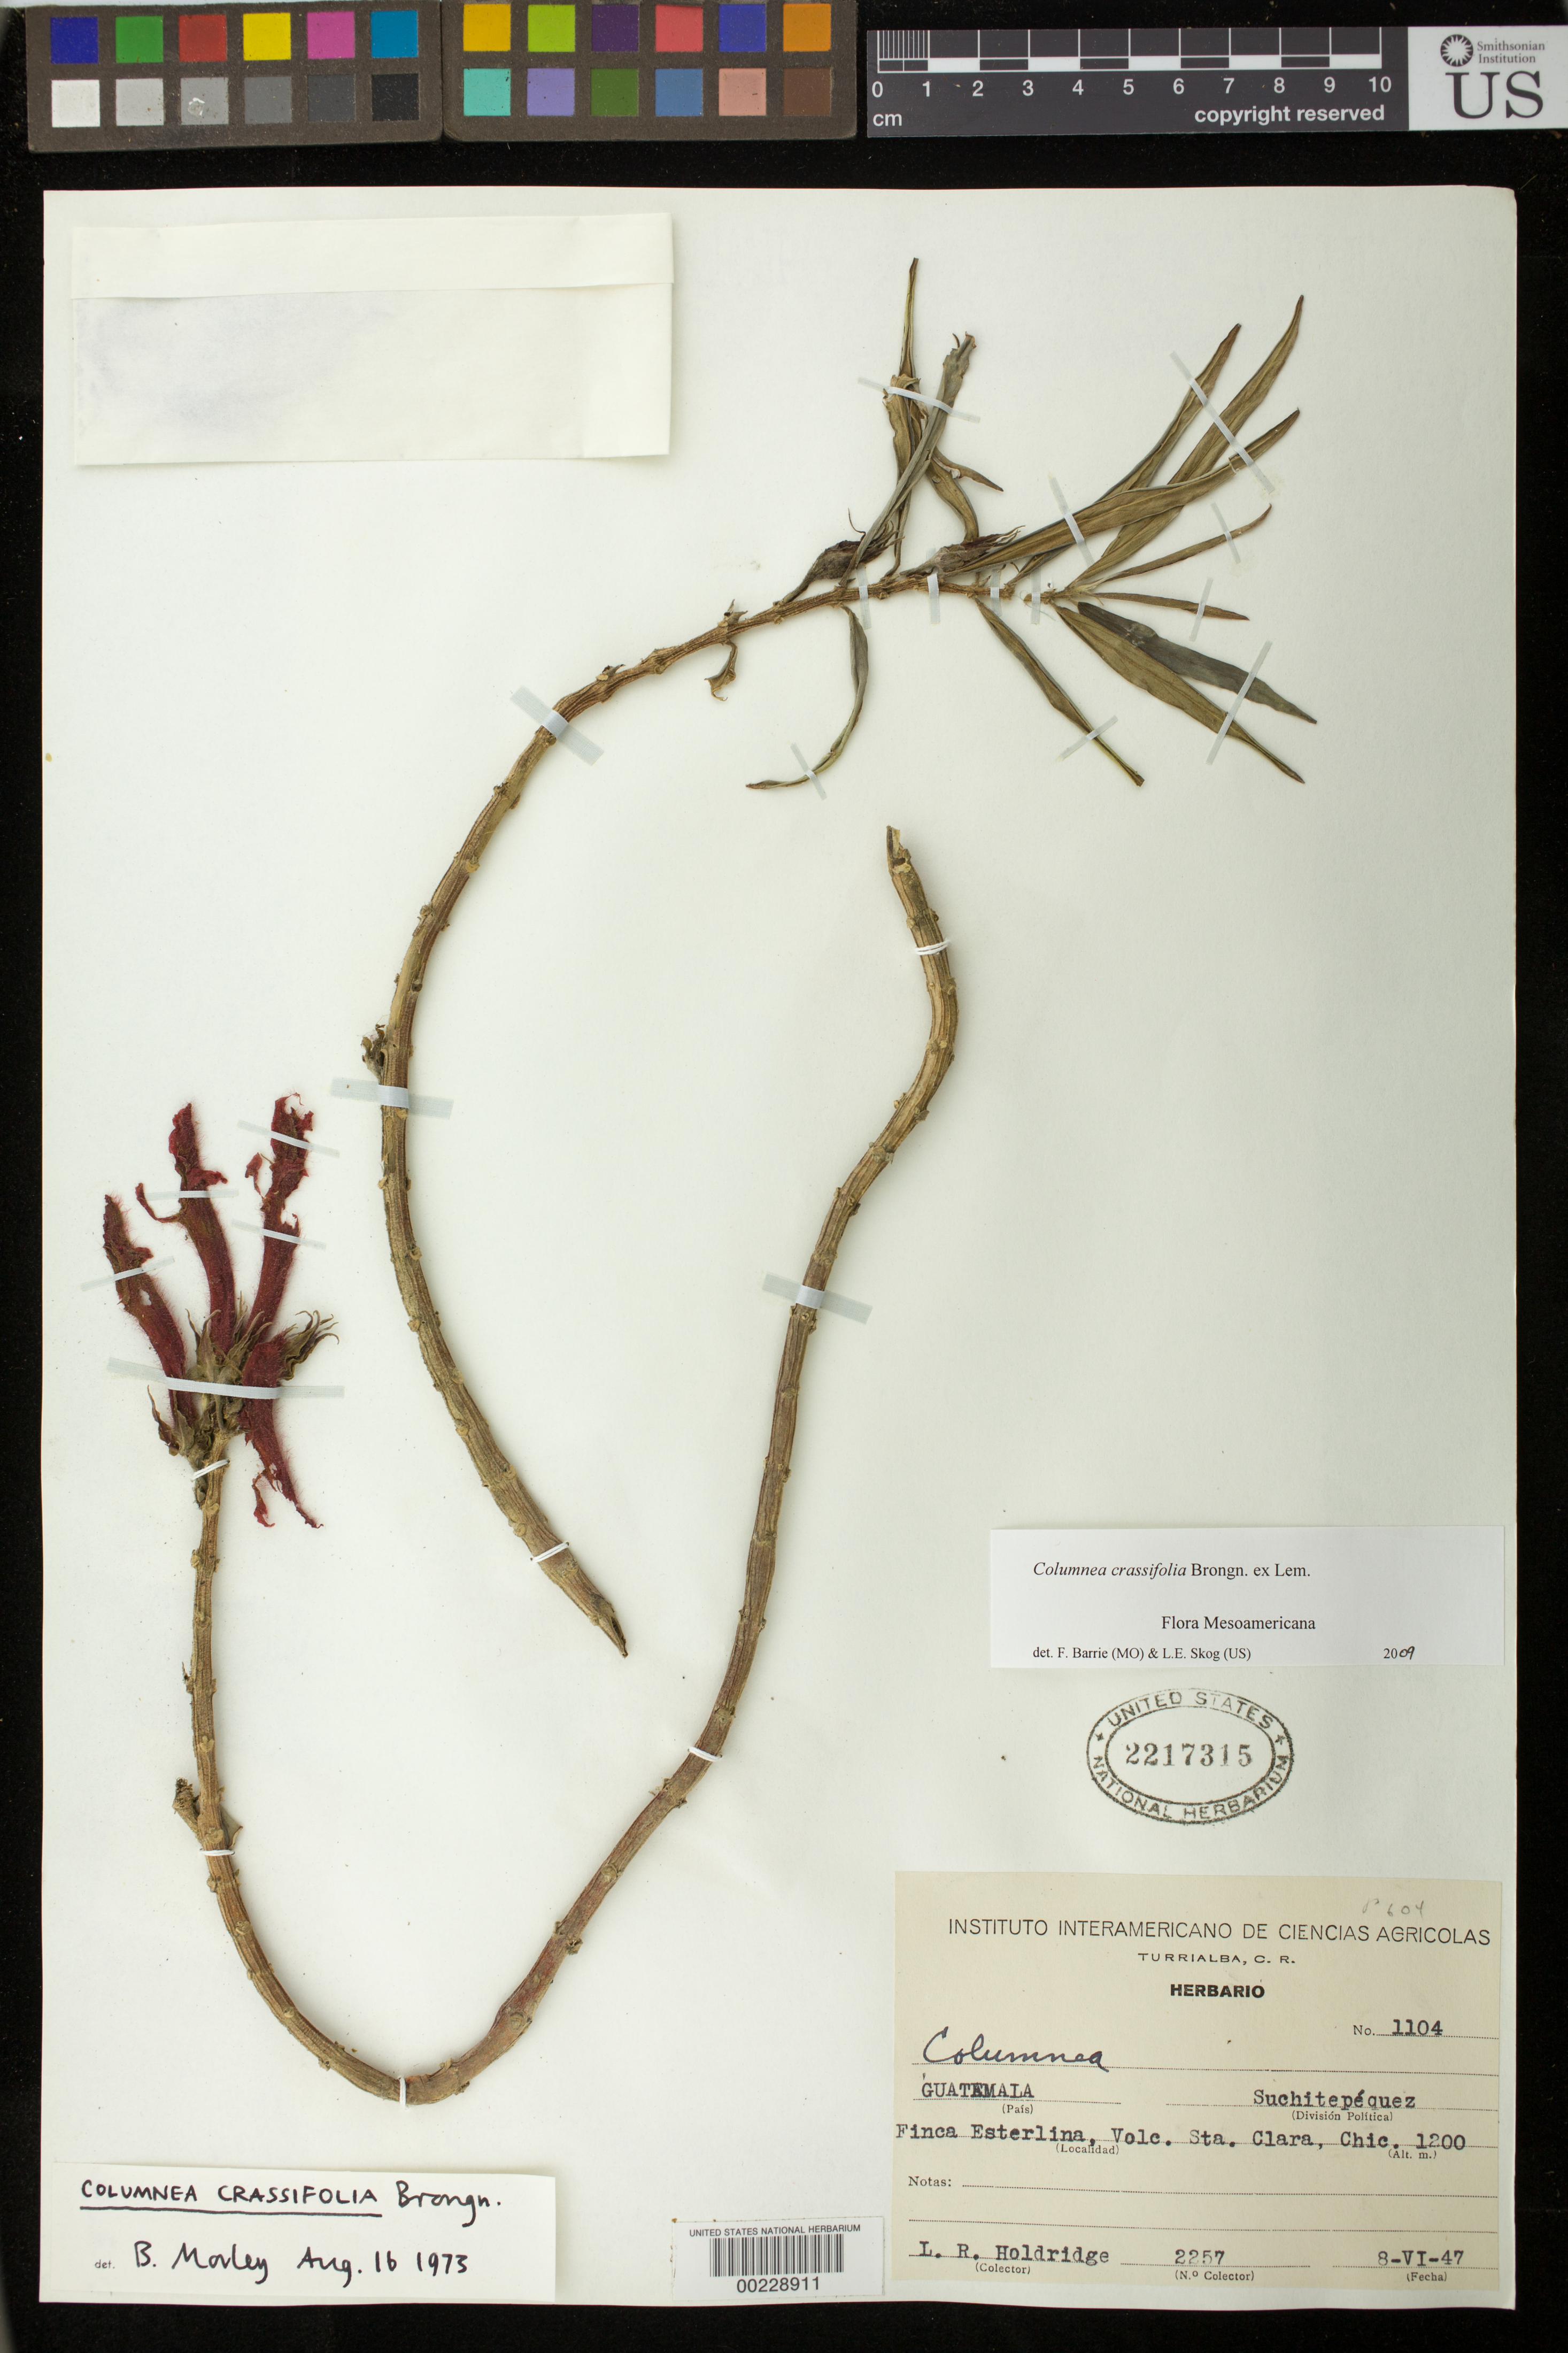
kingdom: Plantae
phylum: Tracheophyta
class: Magnoliopsida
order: Lamiales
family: Gesneriaceae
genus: Columnea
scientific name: Columnea crassifolia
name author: Brongn.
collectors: L. Holdridge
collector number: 2257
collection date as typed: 08 Jun 1947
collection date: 1947-06-08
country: Guatemala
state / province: Suchitepéquez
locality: Finca Esterlina, Volc Sta Clara, Chic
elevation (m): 1200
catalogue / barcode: US 2217315